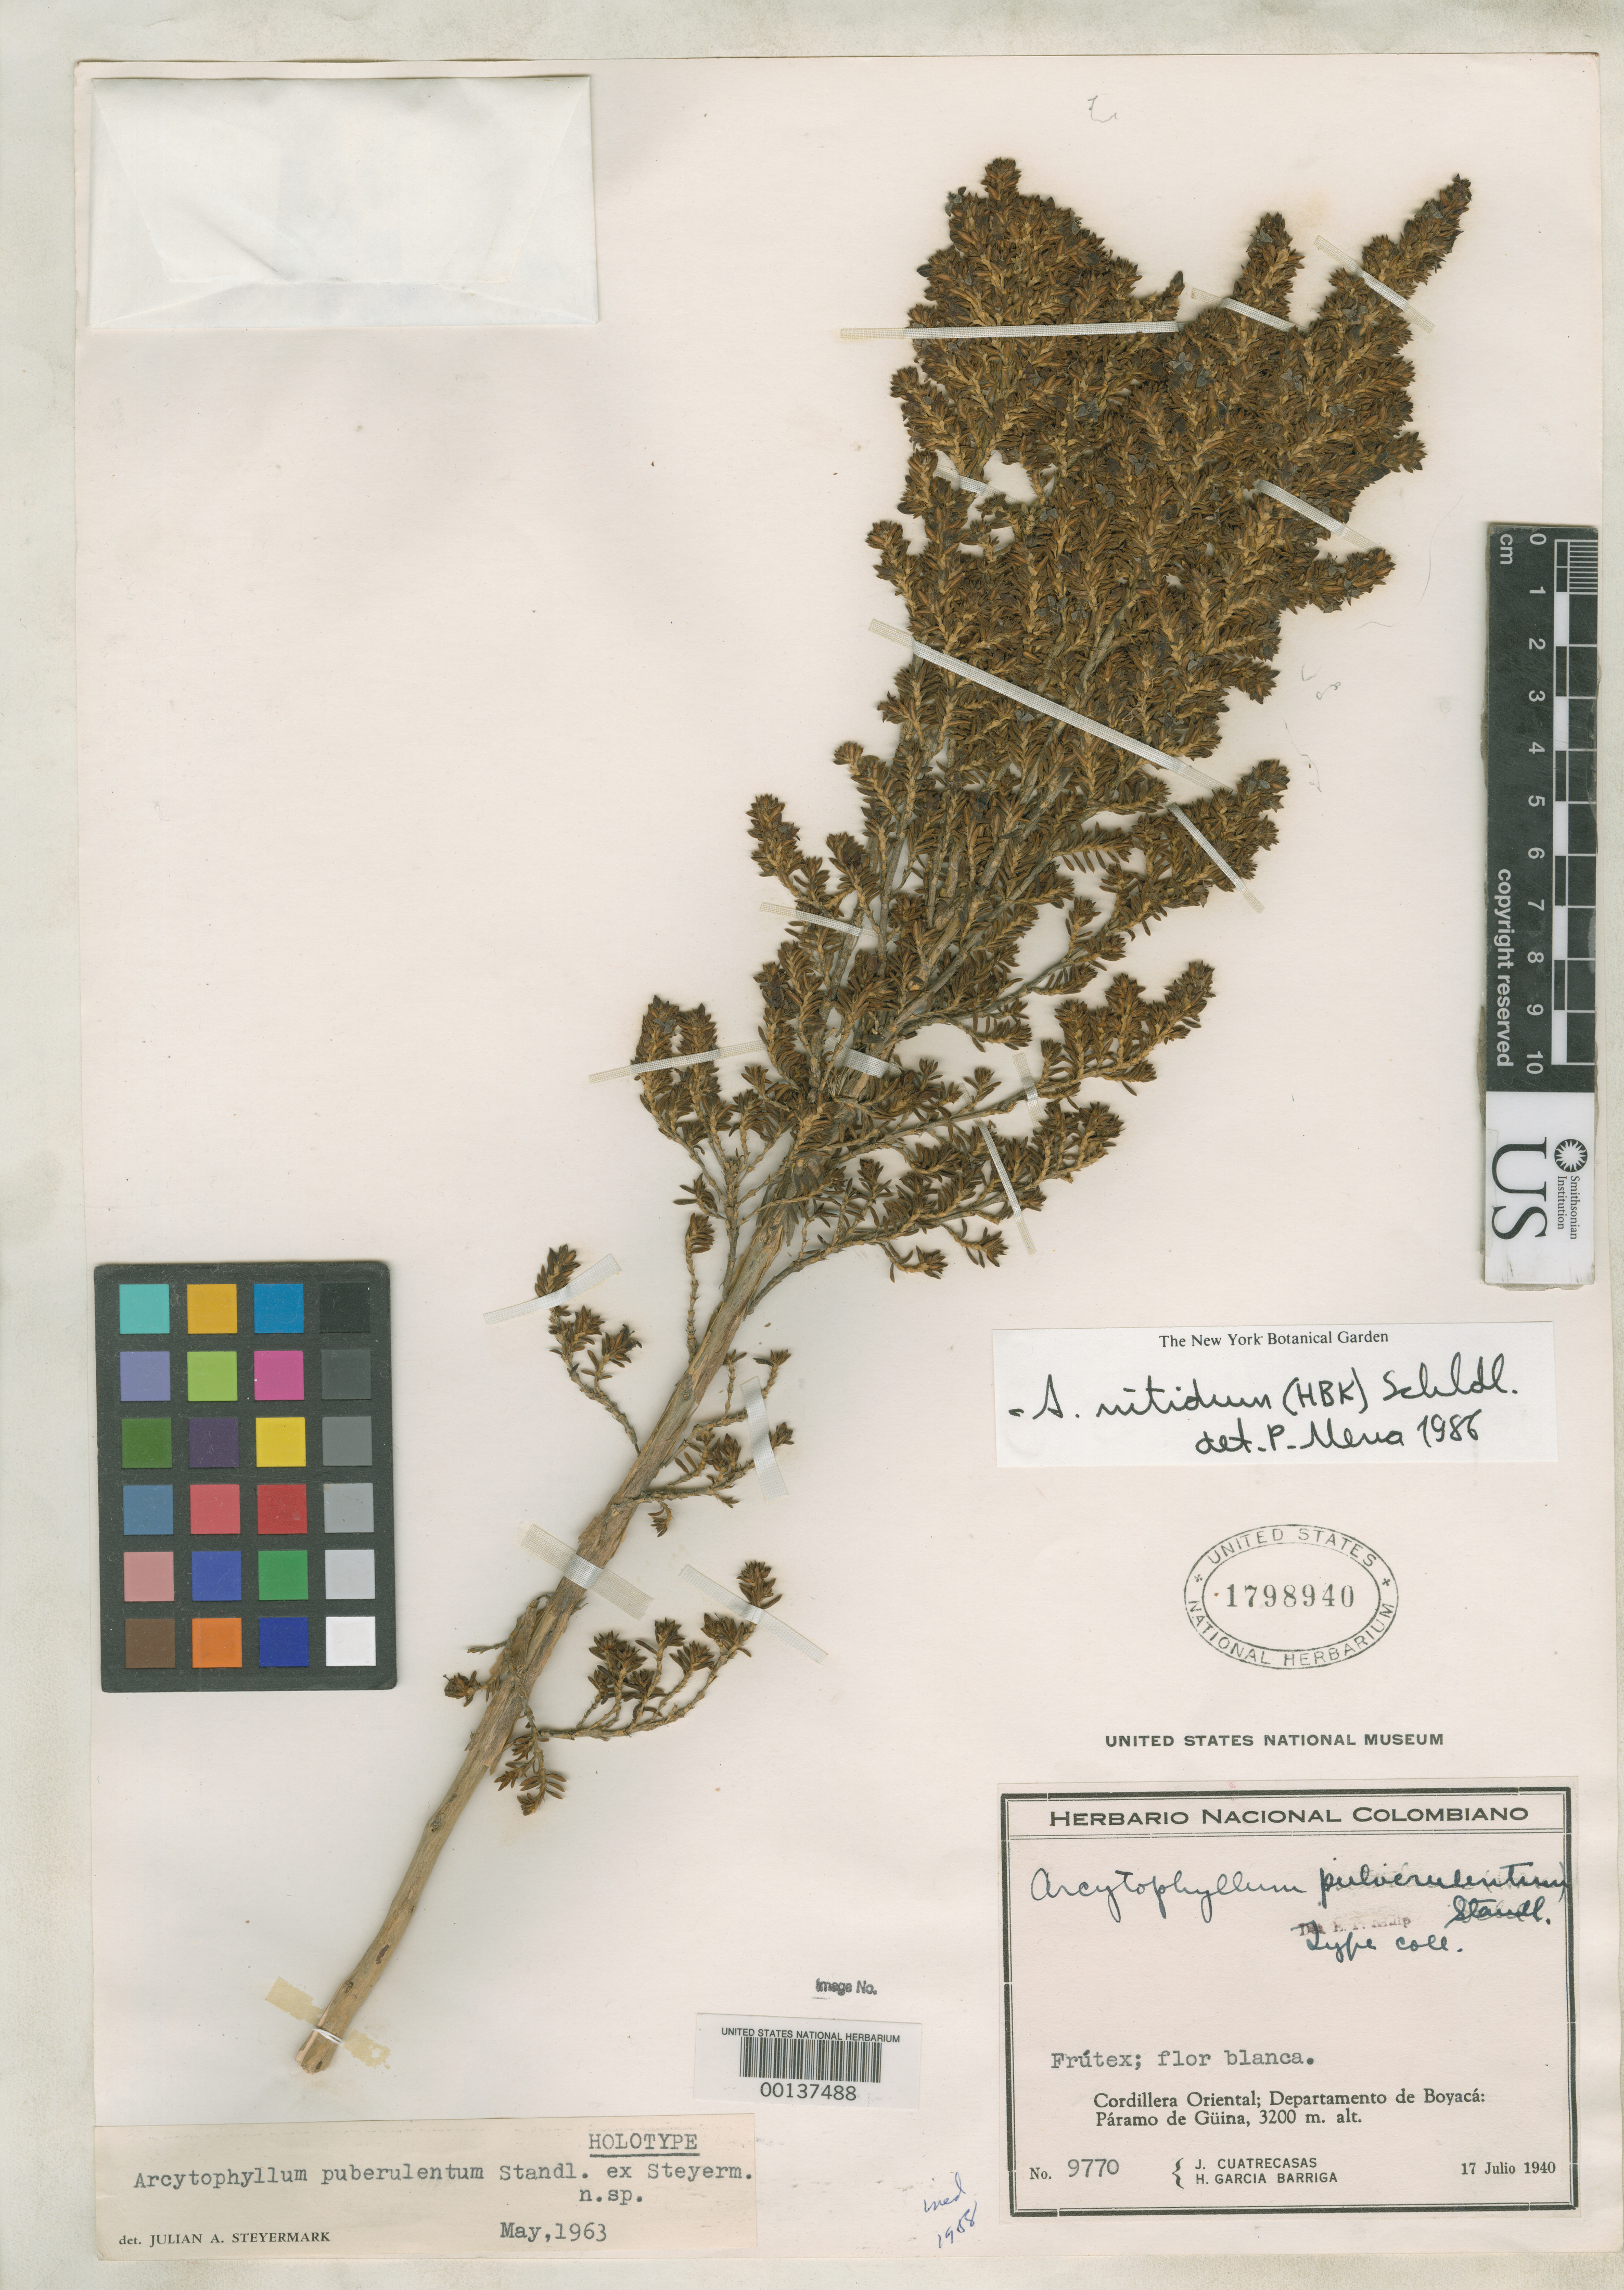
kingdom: Plantae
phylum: Tracheophyta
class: Magnoliopsida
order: Gentianales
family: Rubiaceae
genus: Arcytophyllum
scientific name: Arcytophyllum puberulentum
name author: Standl. ex Steyerm.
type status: Holotype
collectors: J. Cuatrecasas & H. García Barriga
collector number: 9770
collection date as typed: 17 Jul 1940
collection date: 1940-07-17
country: Colombia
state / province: Boyacá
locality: Paramo de Gunna.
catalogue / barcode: US 1798940